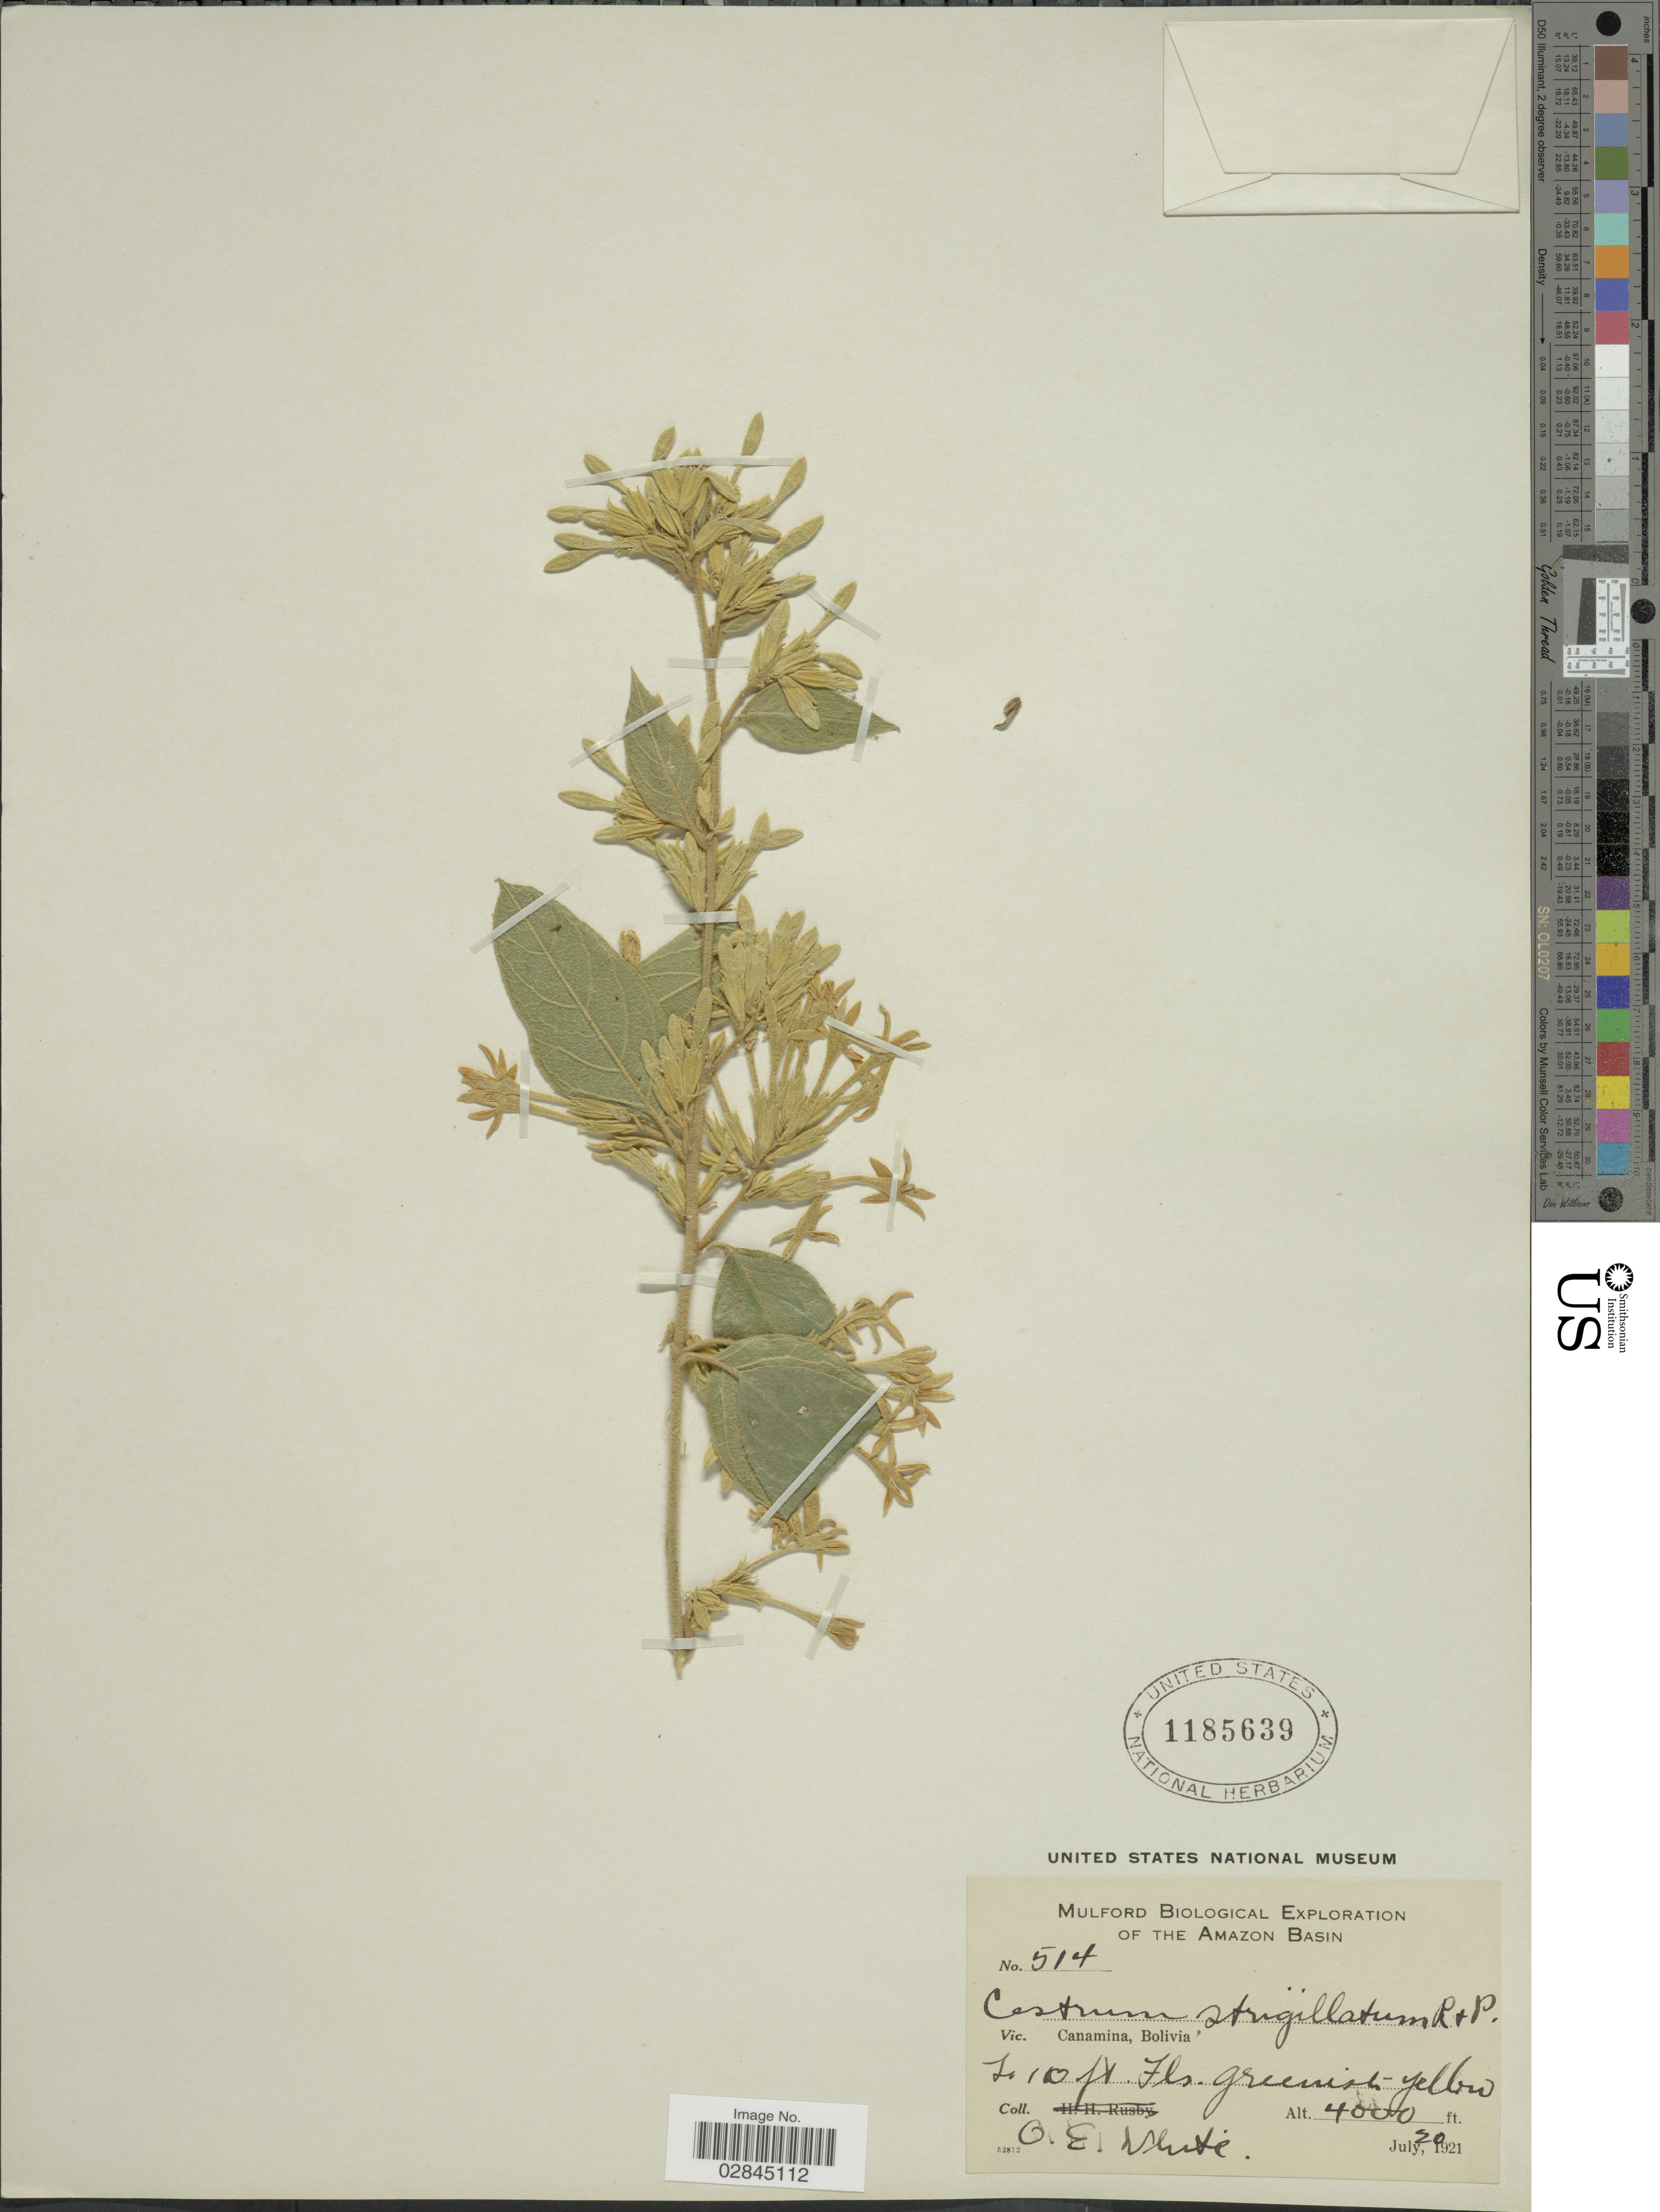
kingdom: Plantae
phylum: Tracheophyta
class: Magnoliopsida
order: Solanales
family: Solanaceae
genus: Cestrum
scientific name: Cestrum strigilatum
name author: Ruiz & Pav.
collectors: O. E. White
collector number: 514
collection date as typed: July 20, 1921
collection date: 1921-07-20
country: Bolivia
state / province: La Paz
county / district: Inquisivi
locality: Cañamina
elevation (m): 1219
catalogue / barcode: US 1185639